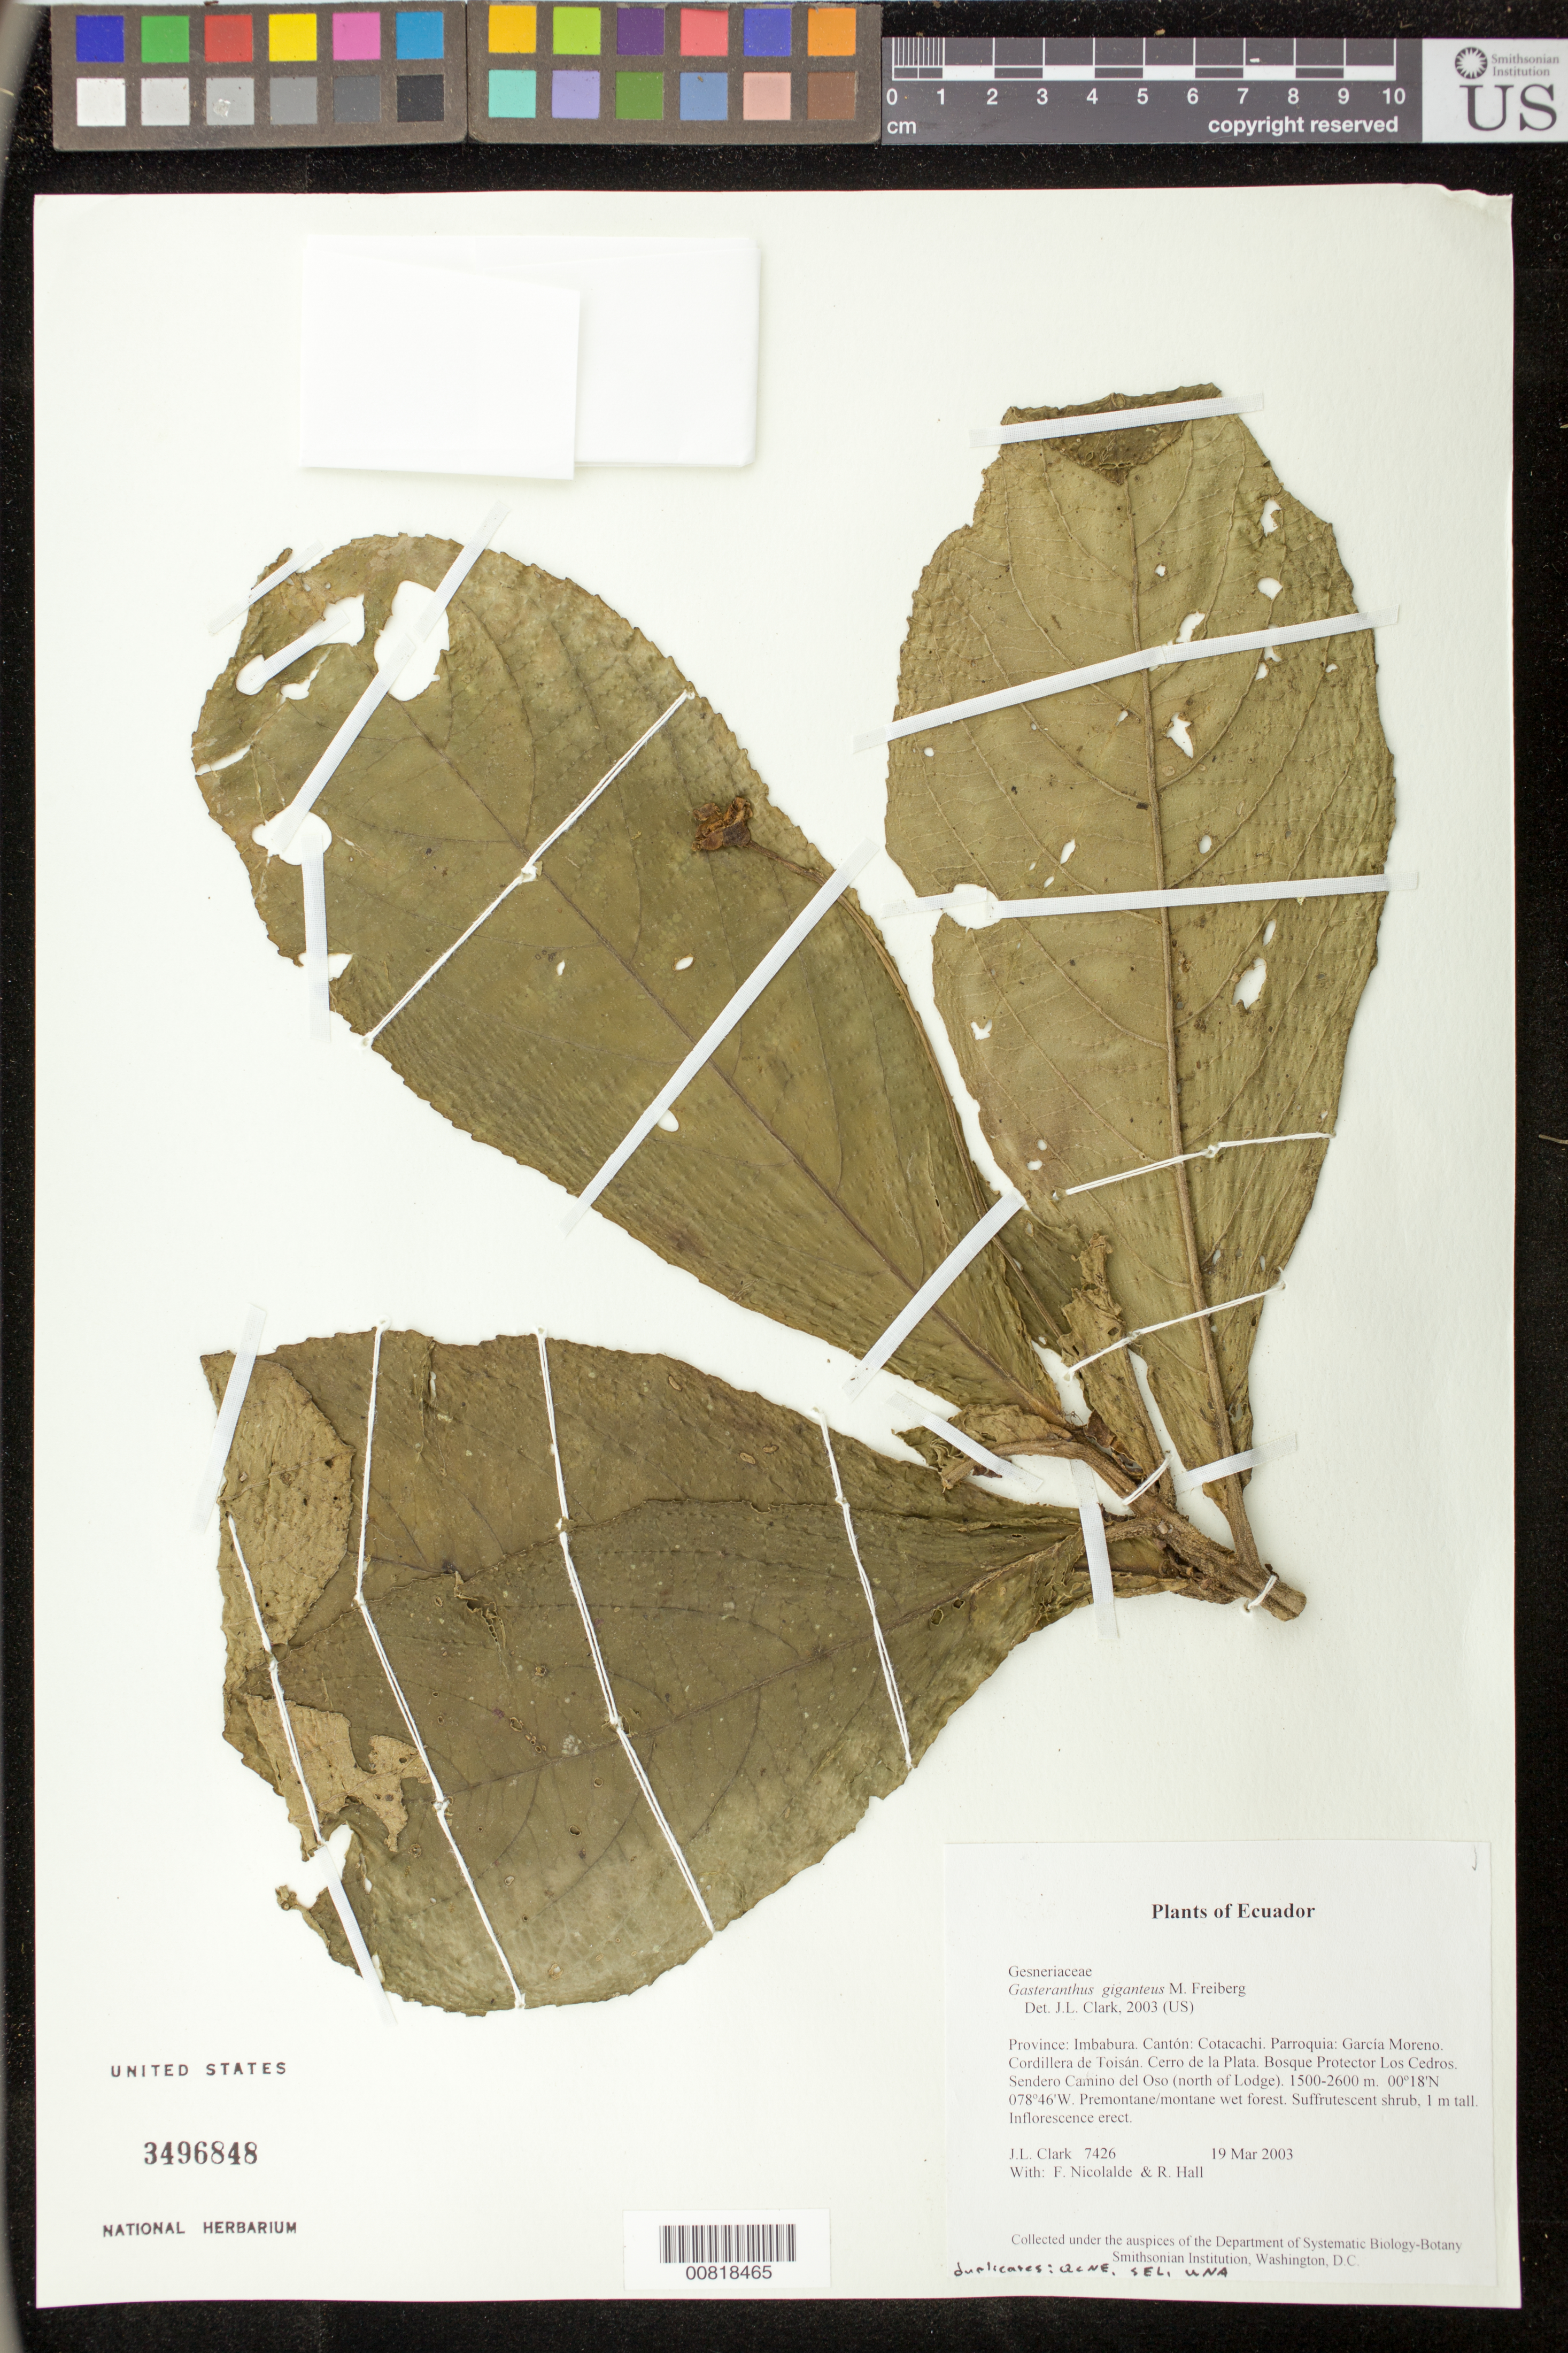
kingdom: Plantae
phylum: Tracheophyta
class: Magnoliopsida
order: Lamiales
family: Gesneriaceae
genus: Gasteranthus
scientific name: Gasteranthus giganteus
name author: M. Freiberg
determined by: Clark, J. L., (SEL), The Marie Selby Botanical Garden (UNITED STATES)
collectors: J. L. Clark, F. Nicolalde & R. Hall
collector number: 7426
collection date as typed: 19 Mar 2003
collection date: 2003-03-19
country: Ecuador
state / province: Imbabura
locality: Cotacachi. Parroquia: García Moreno. Cordillera de Toisán. Cerro de la Plata. Bosque Protector Los Cedros. Sendero Camino del Oso (north of Lodge).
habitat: Premontane/montane wet forest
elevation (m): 1500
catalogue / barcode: US 3496848